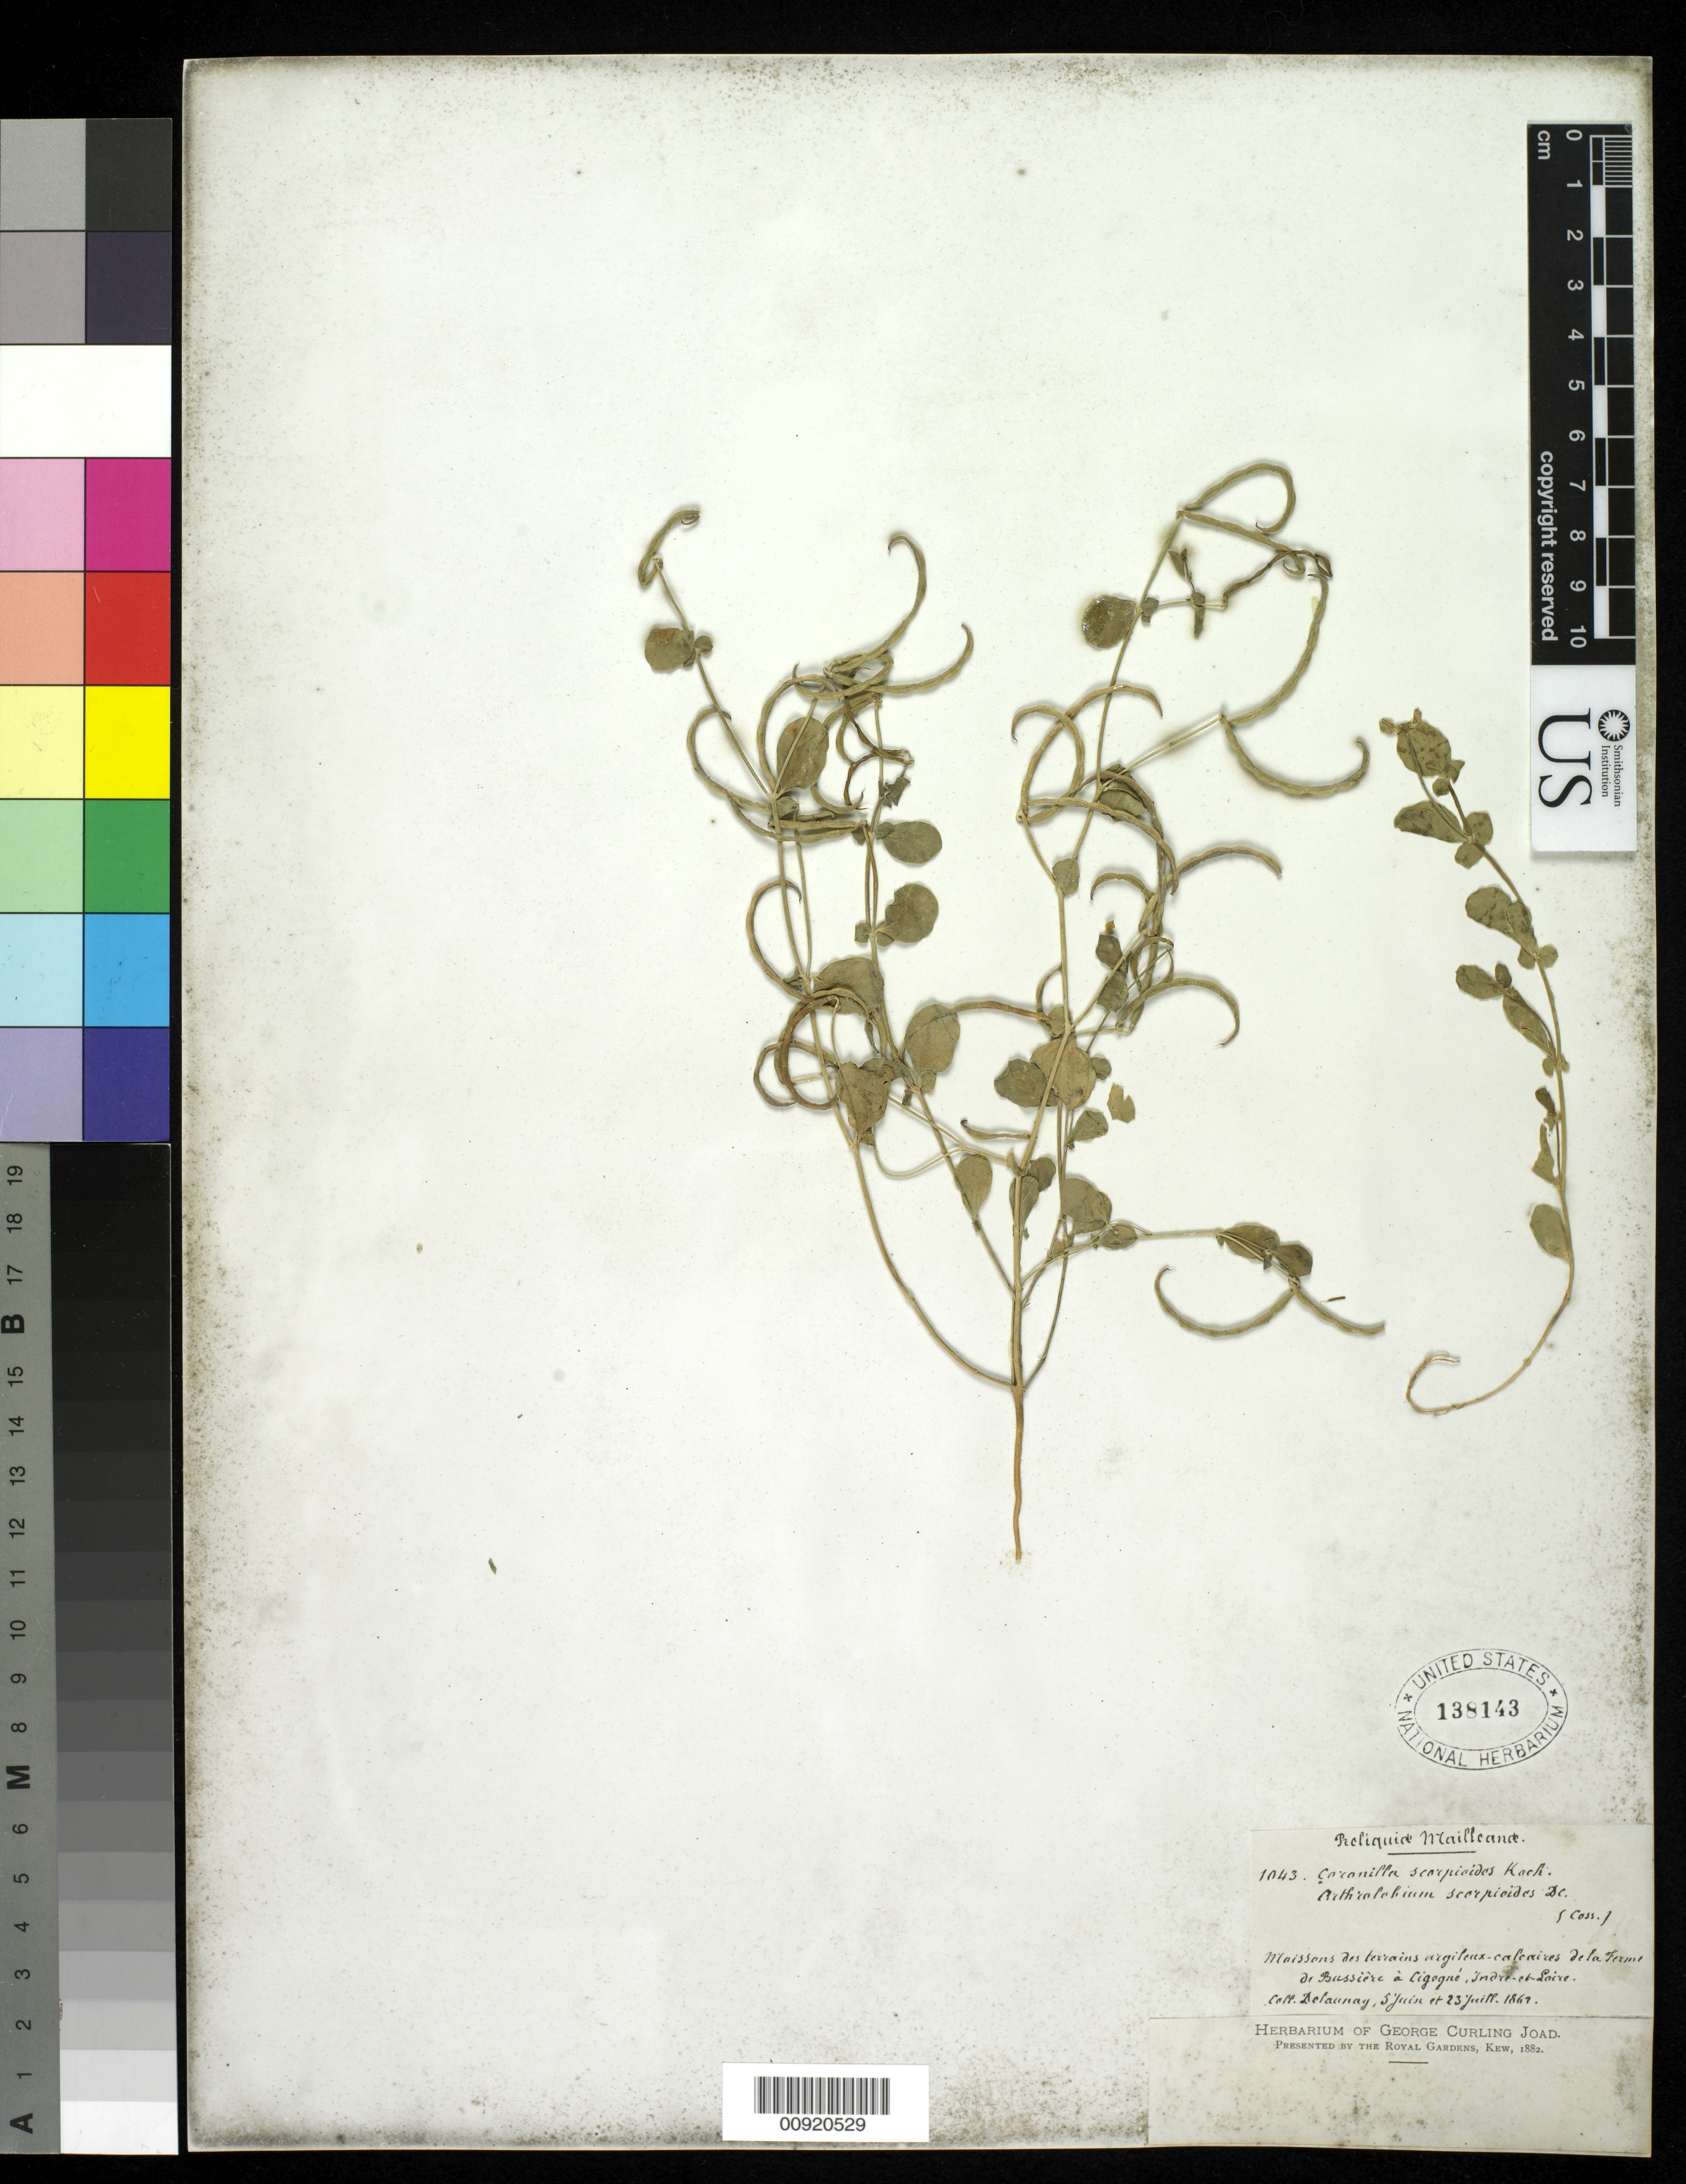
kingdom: Plantae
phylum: Tracheophyta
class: Magnoliopsida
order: Fabales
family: Fabaceae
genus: Coronilla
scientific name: Coronilla scorpioides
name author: K. Koch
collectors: J. Delaunay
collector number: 1043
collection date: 1869-06-05/1869-07-23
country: France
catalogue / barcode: US 138143